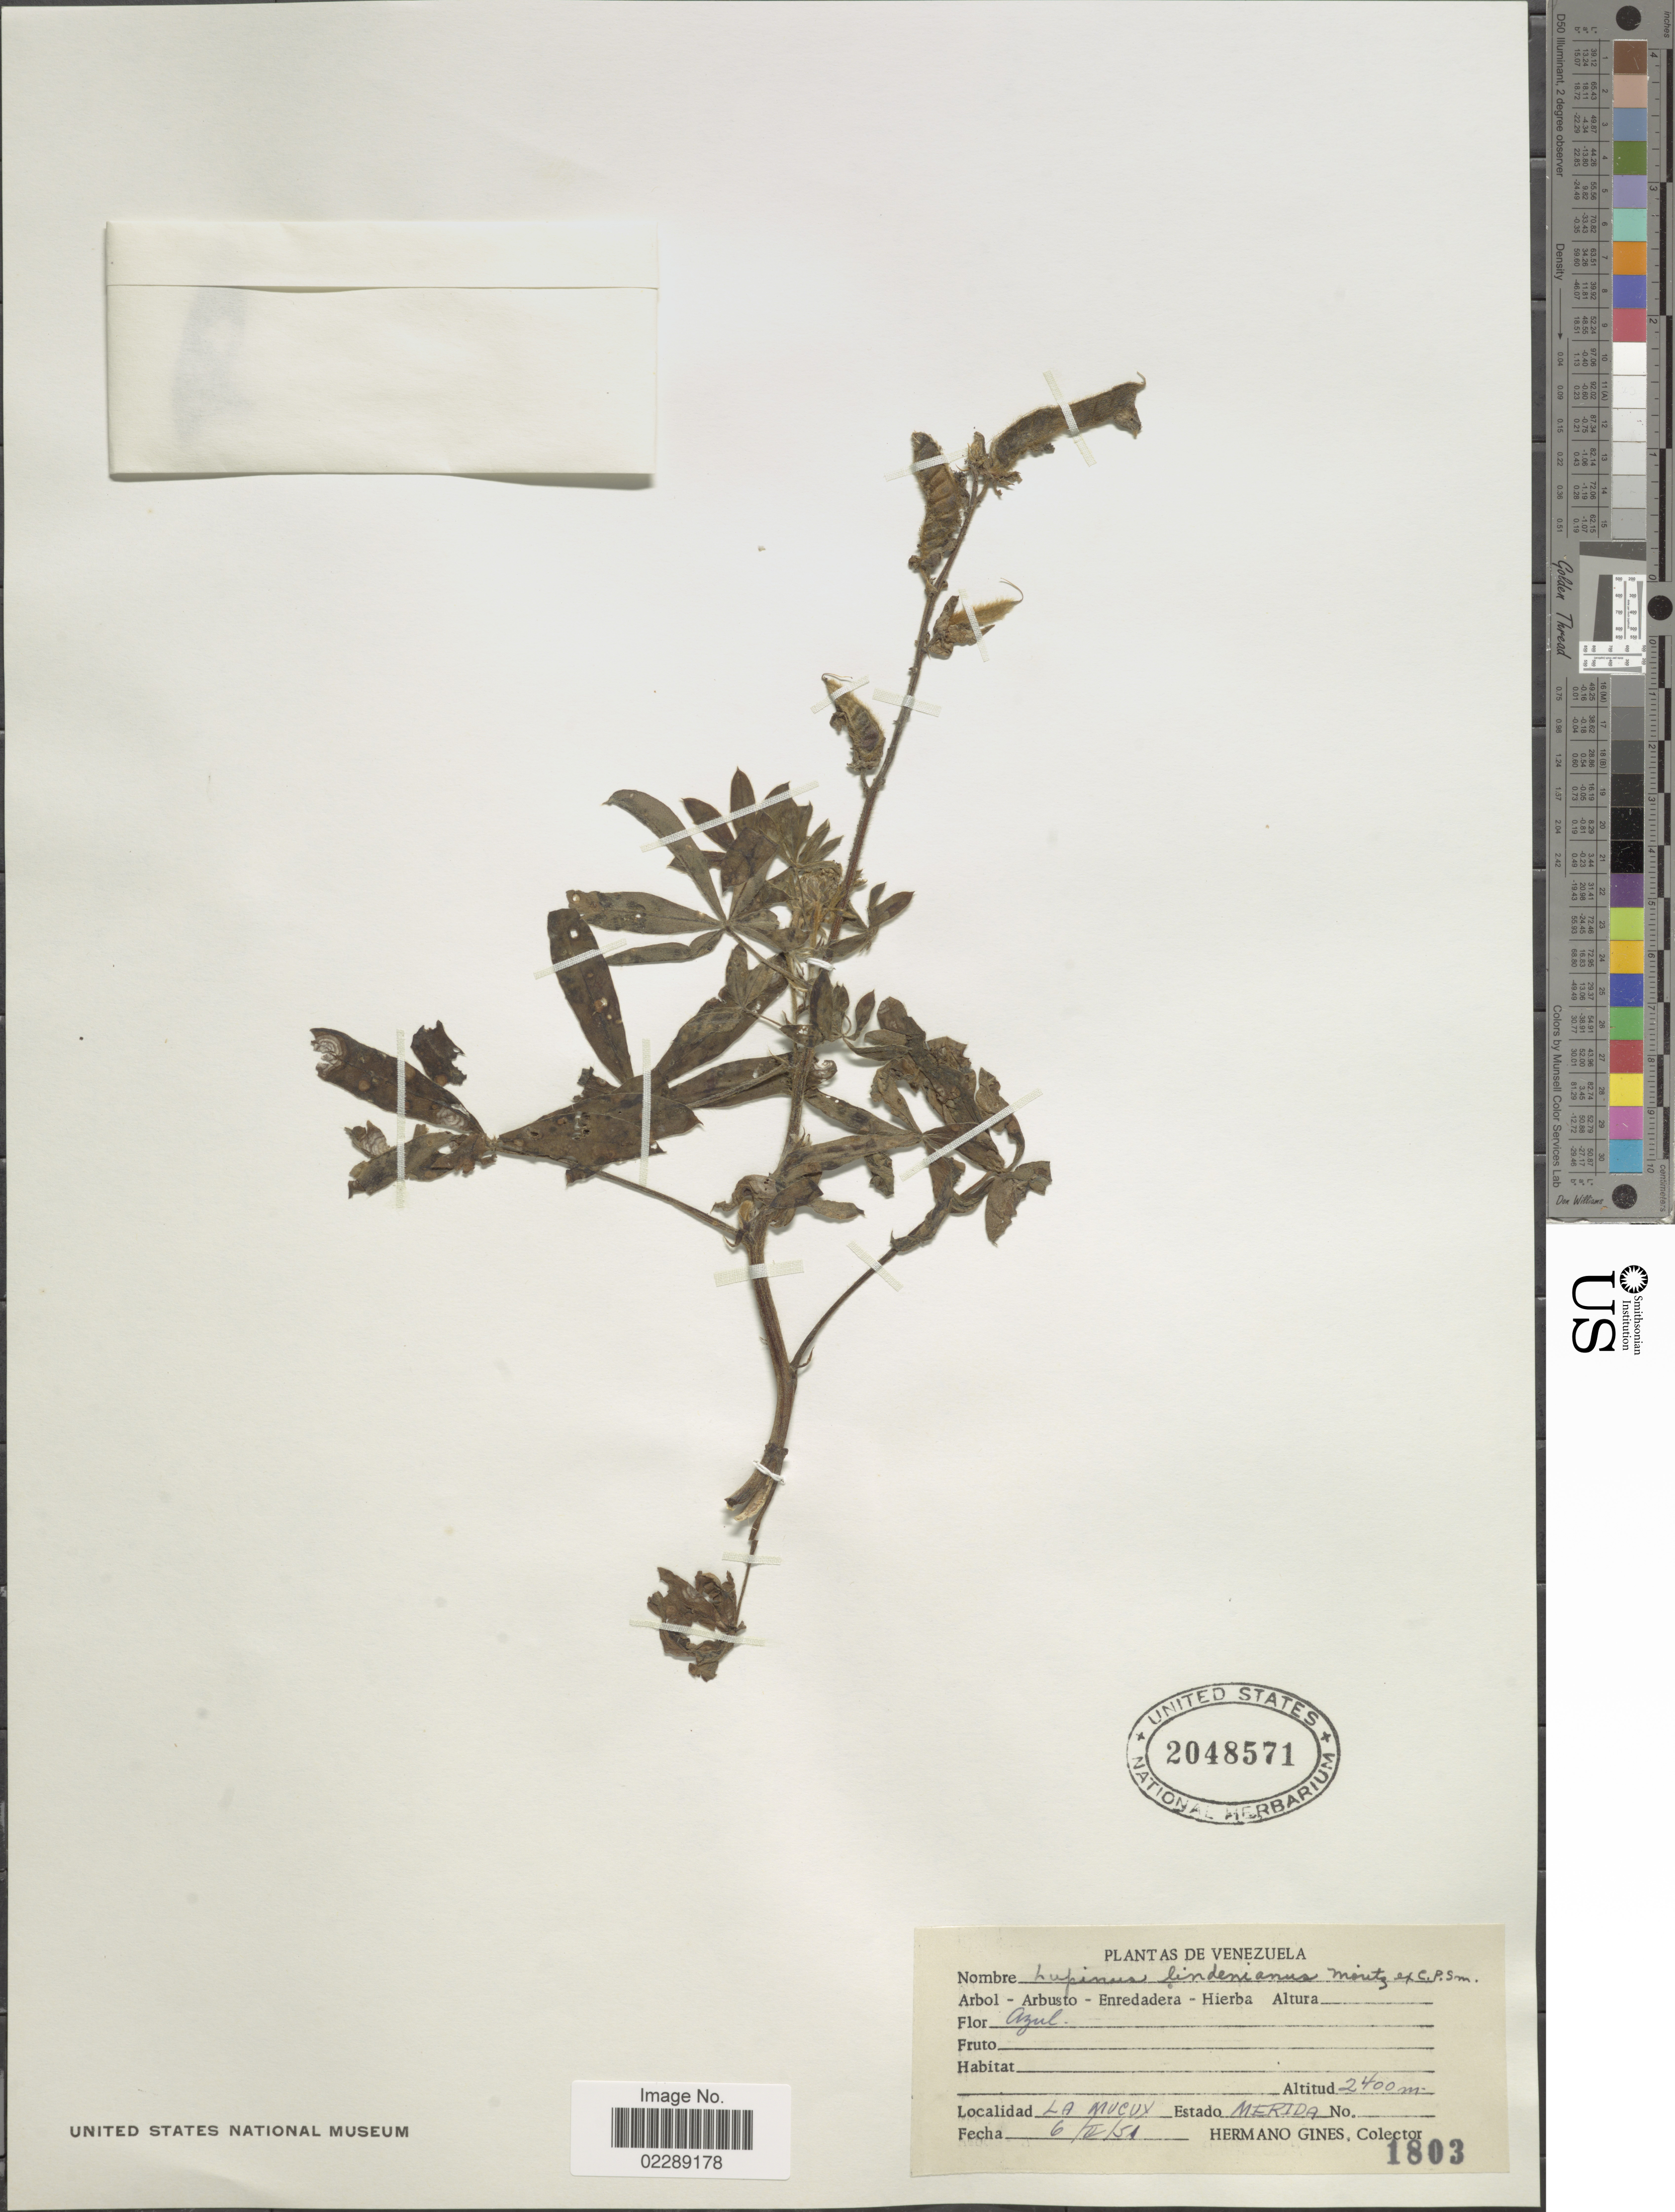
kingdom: Plantae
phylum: Tracheophyta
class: Magnoliopsida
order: Fabales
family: Fabaceae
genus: Lupinus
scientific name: Lupinus lindenianus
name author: C.P. Sm.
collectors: Bro. Gines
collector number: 1803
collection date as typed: Transcribed d/m/y: 6/2/51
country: Venezuela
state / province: Mérida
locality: La Mucuy, Estado Merida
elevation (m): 2400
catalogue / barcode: US 2048571